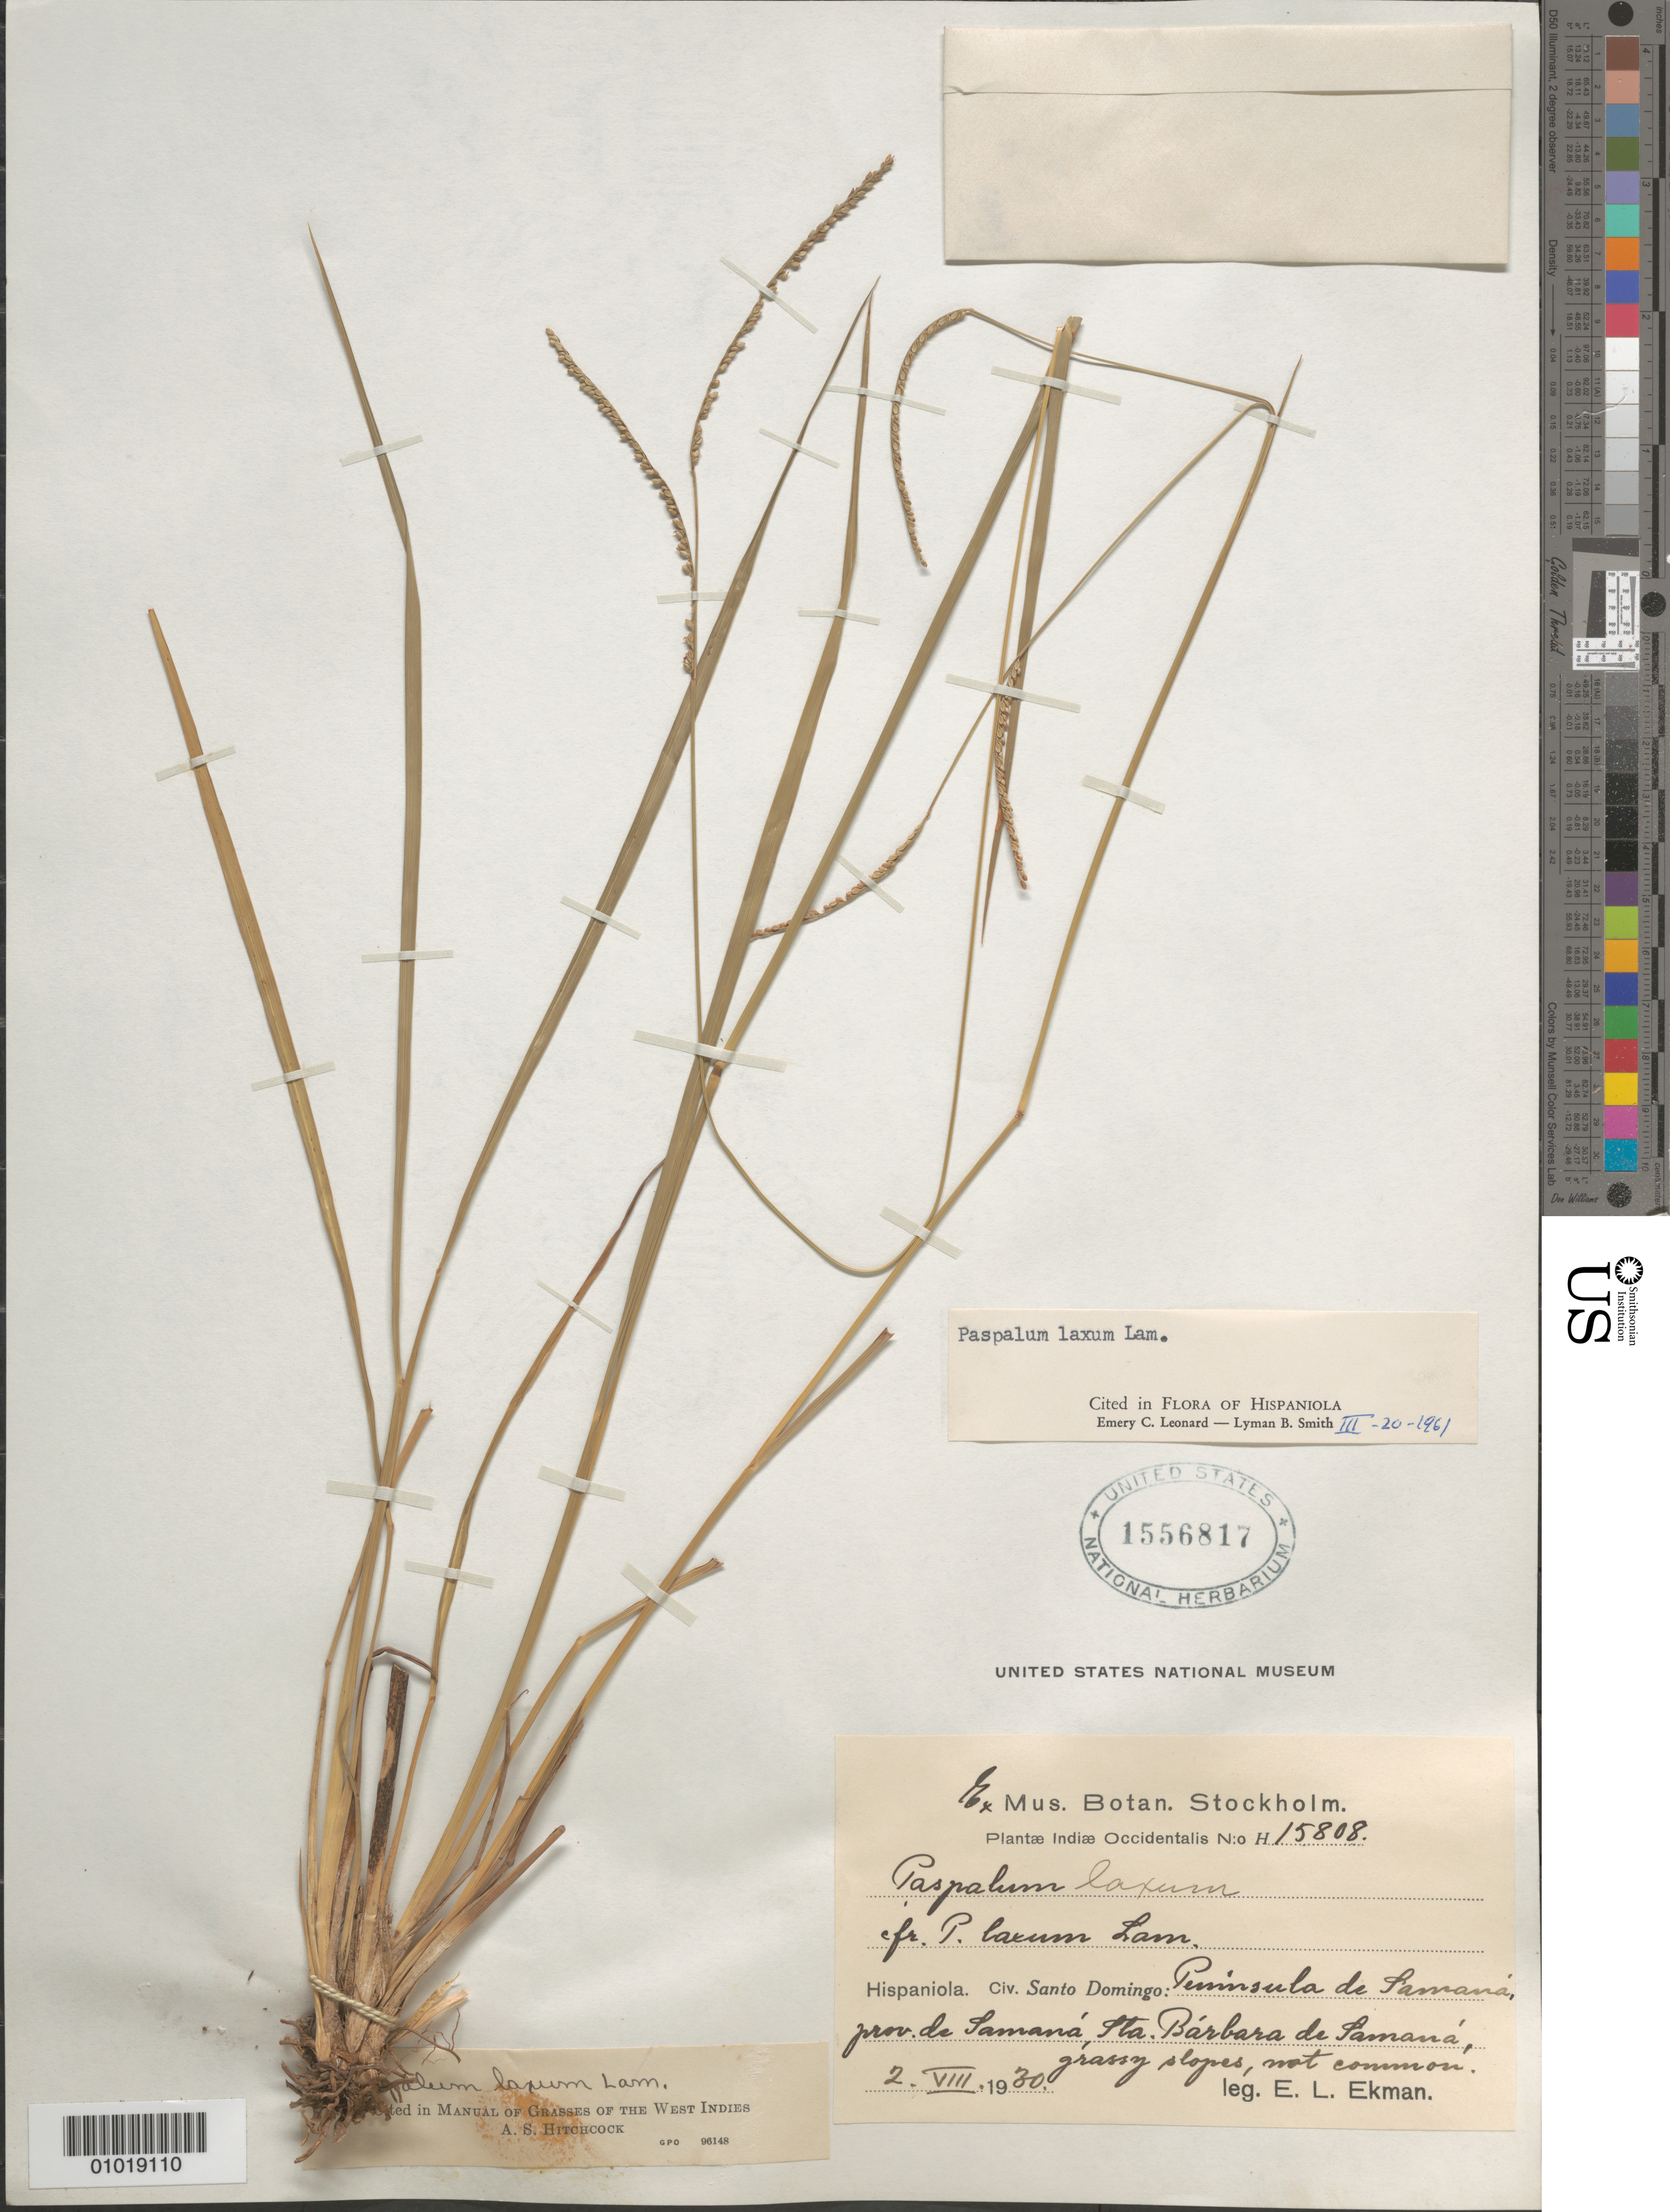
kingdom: Plantae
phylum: Tracheophyta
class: Liliopsida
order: Poales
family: Poaceae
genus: Paspalum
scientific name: Paspalum laxum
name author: Lam.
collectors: E. L. Ekman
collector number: H 15808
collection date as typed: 02 Aug 1930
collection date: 1930-08-02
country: Dominican Republic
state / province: Samaná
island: Hispaniola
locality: Peninsula de Samana, Sta. Barbara de Samana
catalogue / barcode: US 1556817